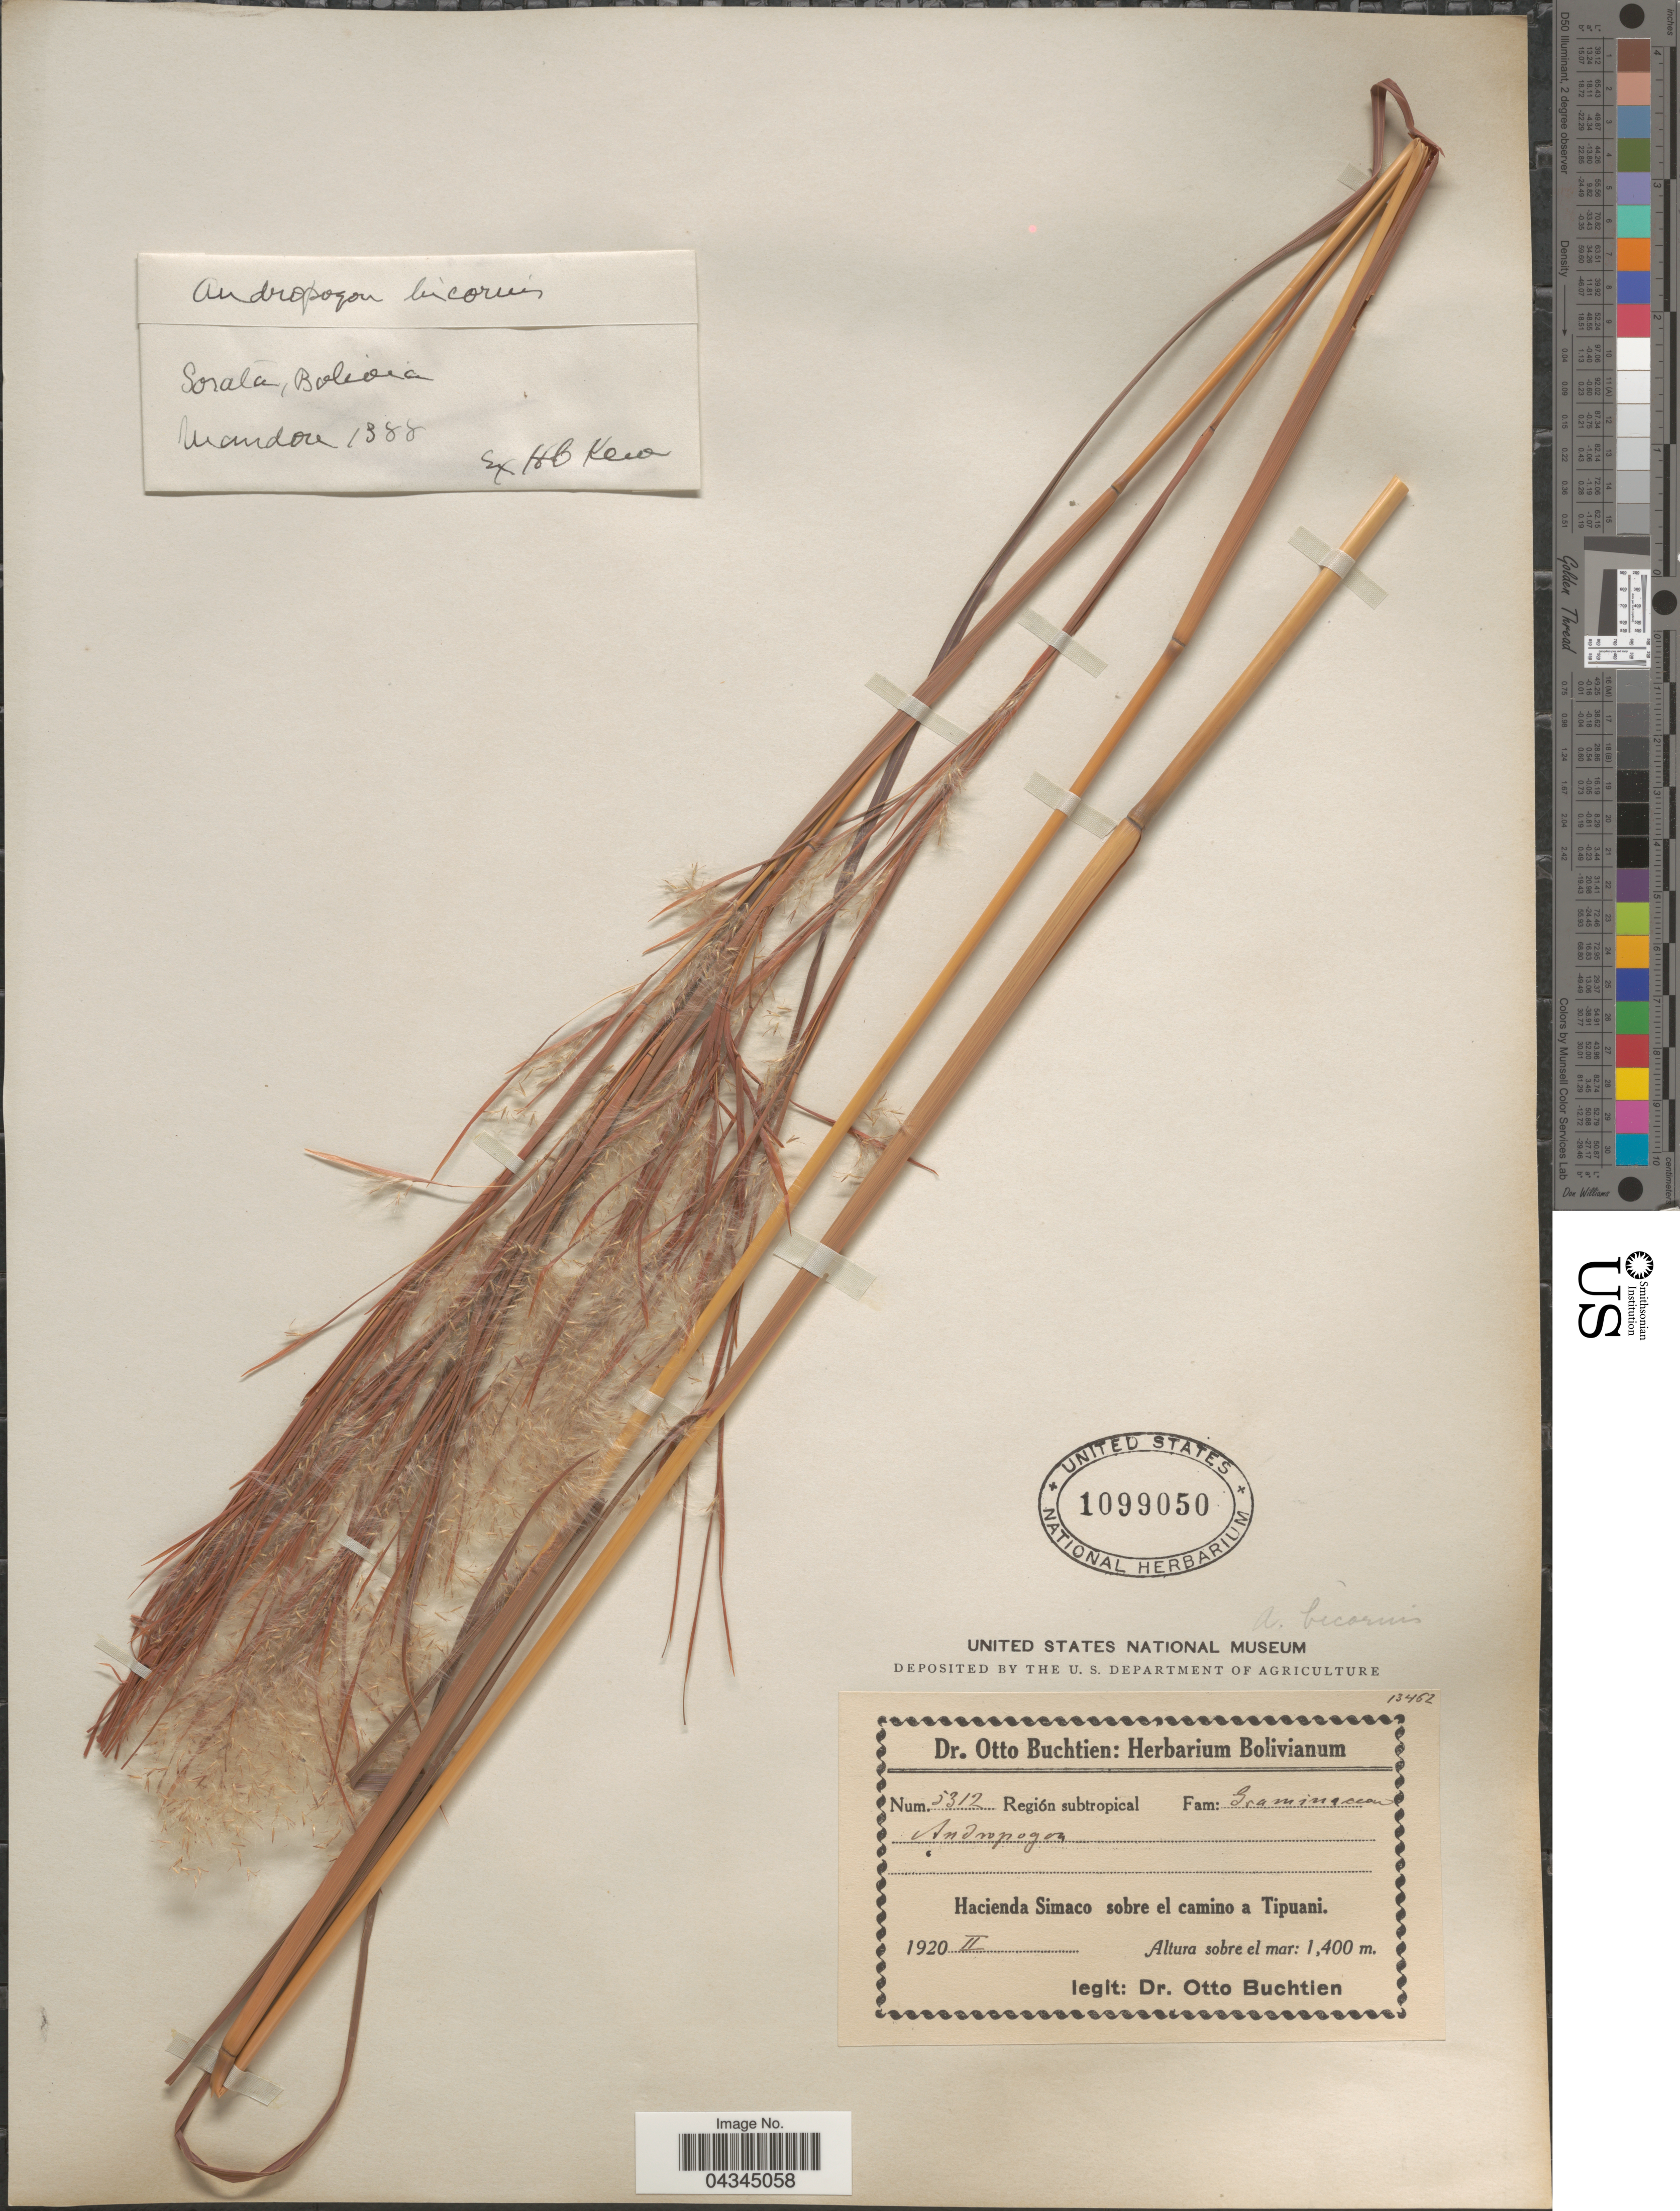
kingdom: Plantae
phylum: Tracheophyta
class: Liliopsida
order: Poales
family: Poaceae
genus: Andropogon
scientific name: Andropogon bicornis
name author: L.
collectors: O. Buchtien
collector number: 5312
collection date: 1920-02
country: Bolivia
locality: Región subtropical. Hacienda Simaco sobre el camino a Tipuani.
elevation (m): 1400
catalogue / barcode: US 1099050